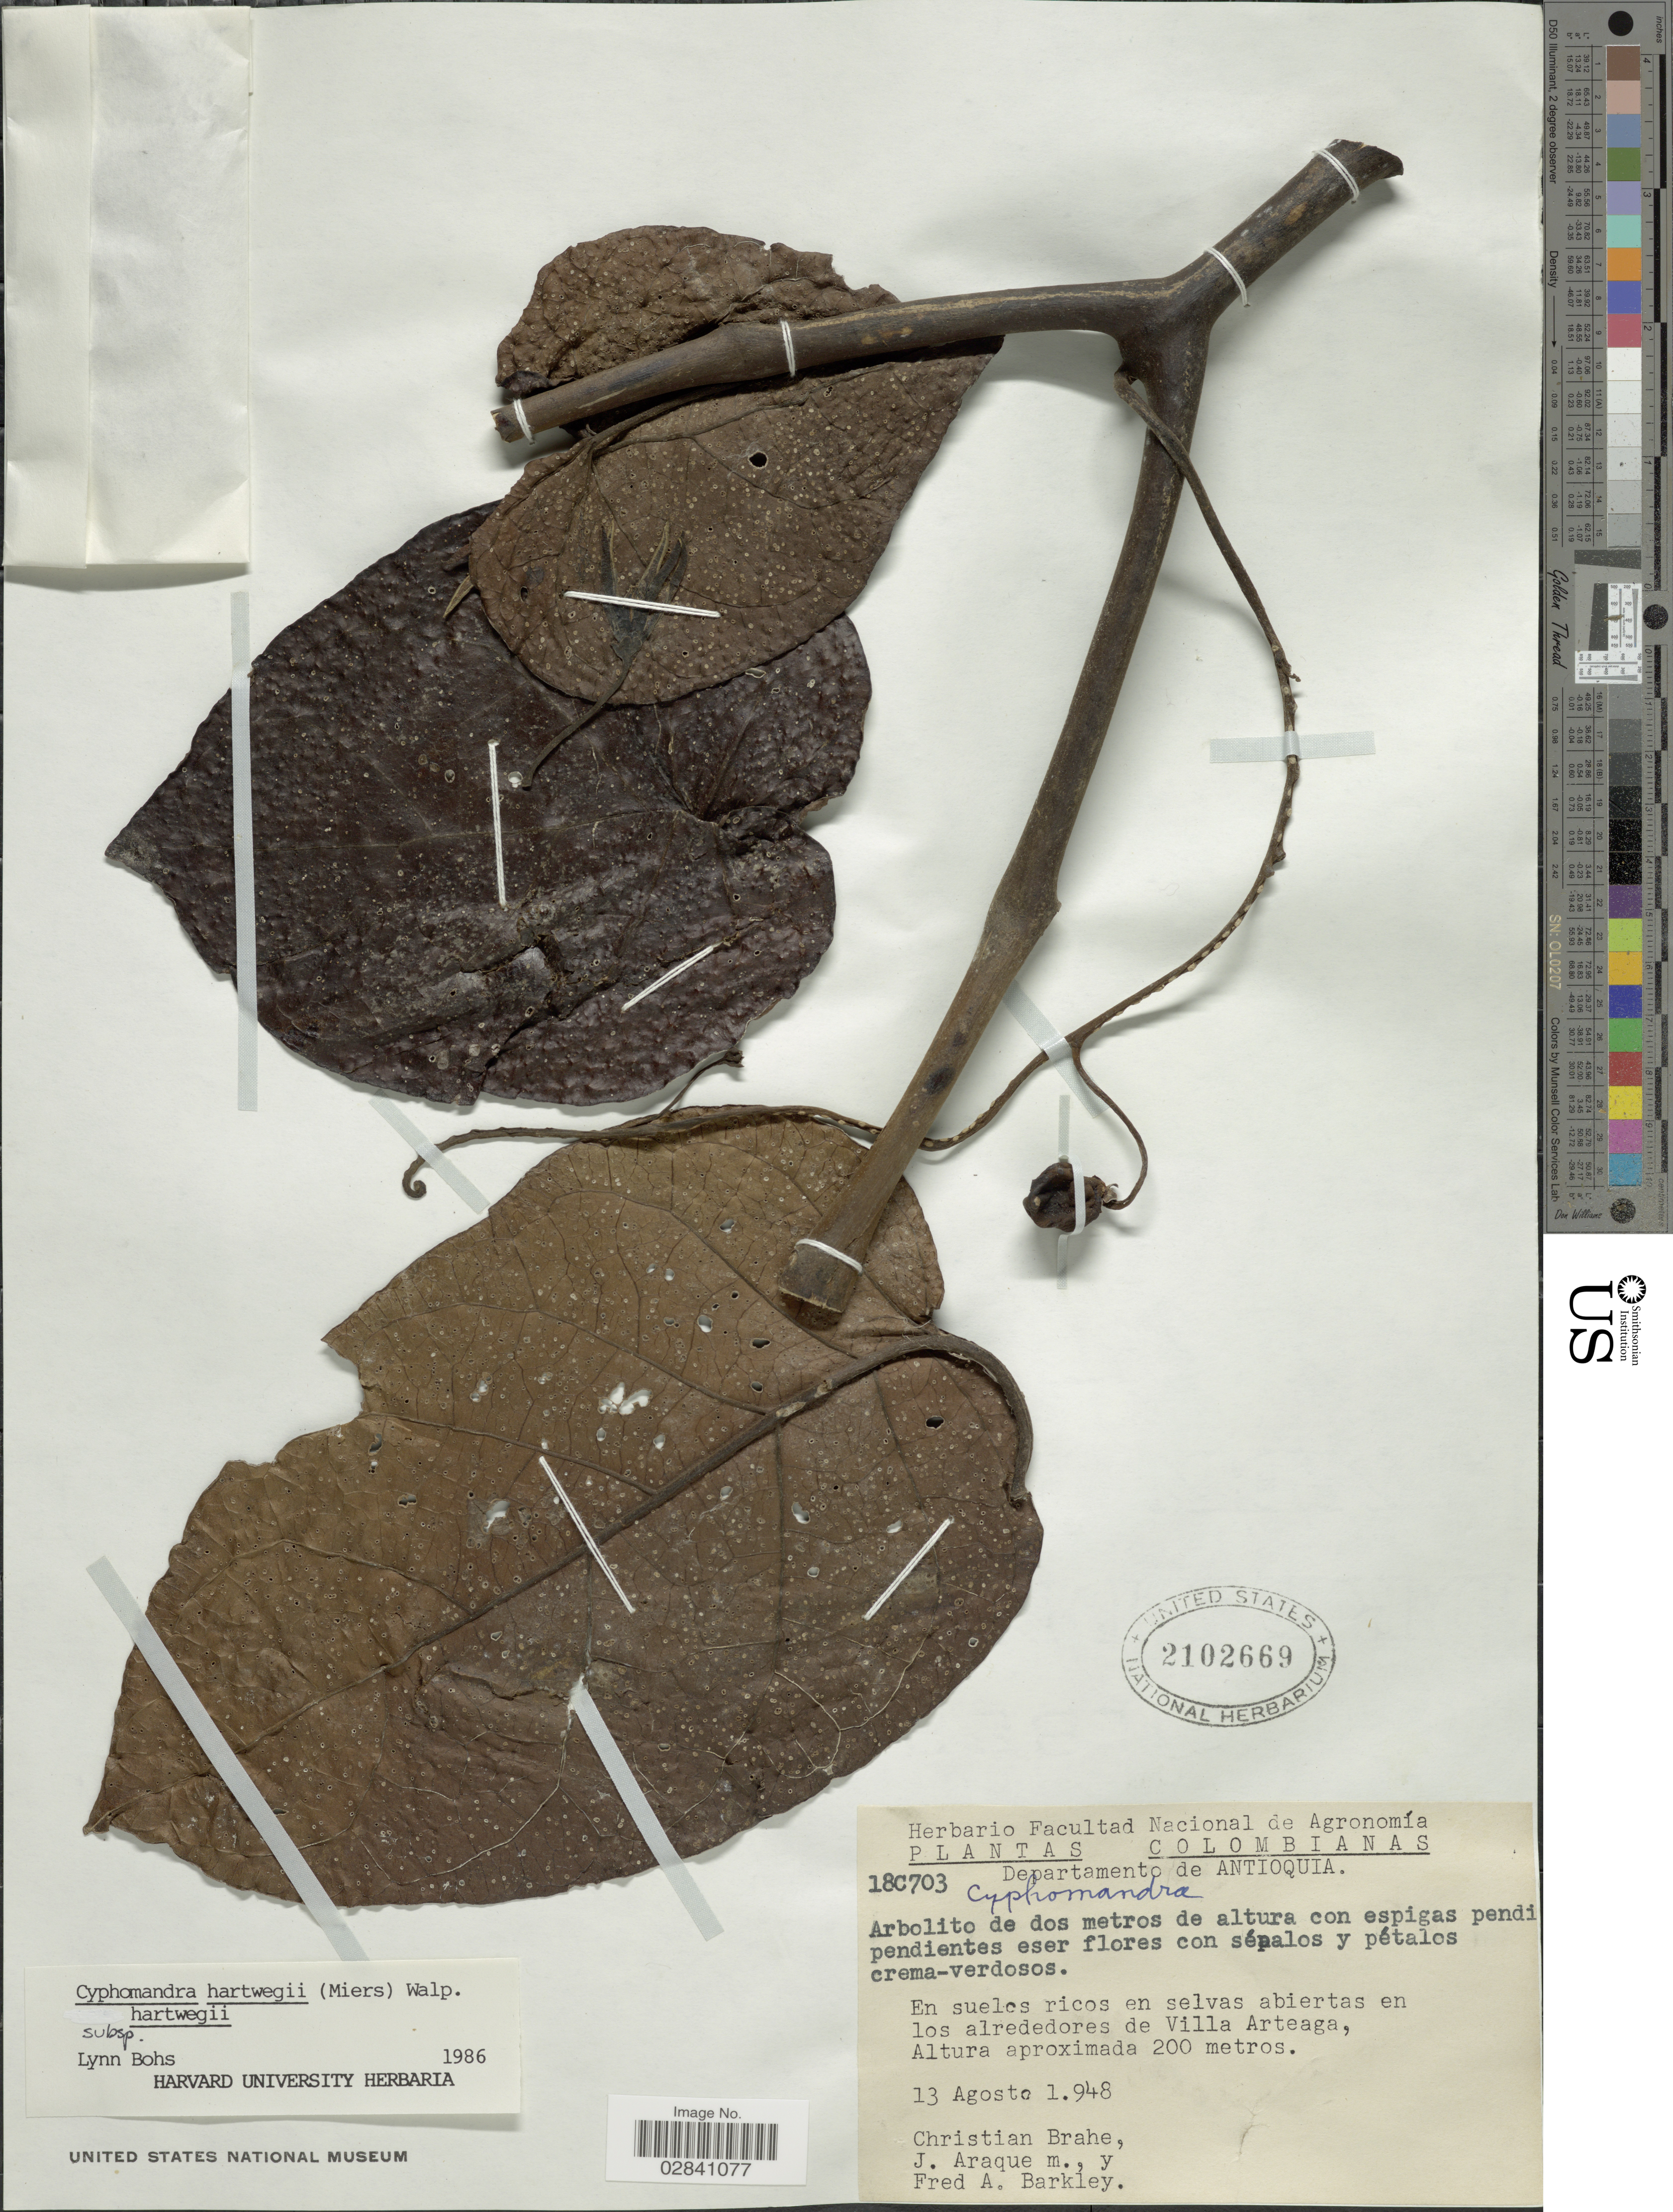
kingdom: Plantae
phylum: Tracheophyta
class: Magnoliopsida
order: Solanales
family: Solanaceae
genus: Cyphomandra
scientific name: Cyphomandra hartwegii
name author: (Miers) Sendtn. ex Walp.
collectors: C. Brahe, J. Araque Molina & F. A. Barkley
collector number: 18c703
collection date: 1948-08-13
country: Colombia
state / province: Antioquia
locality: Departamento de Antioquia. En suelos ricos en selvas abiertas en los alrededores de Villa Arteaga.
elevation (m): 200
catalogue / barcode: US 2102669